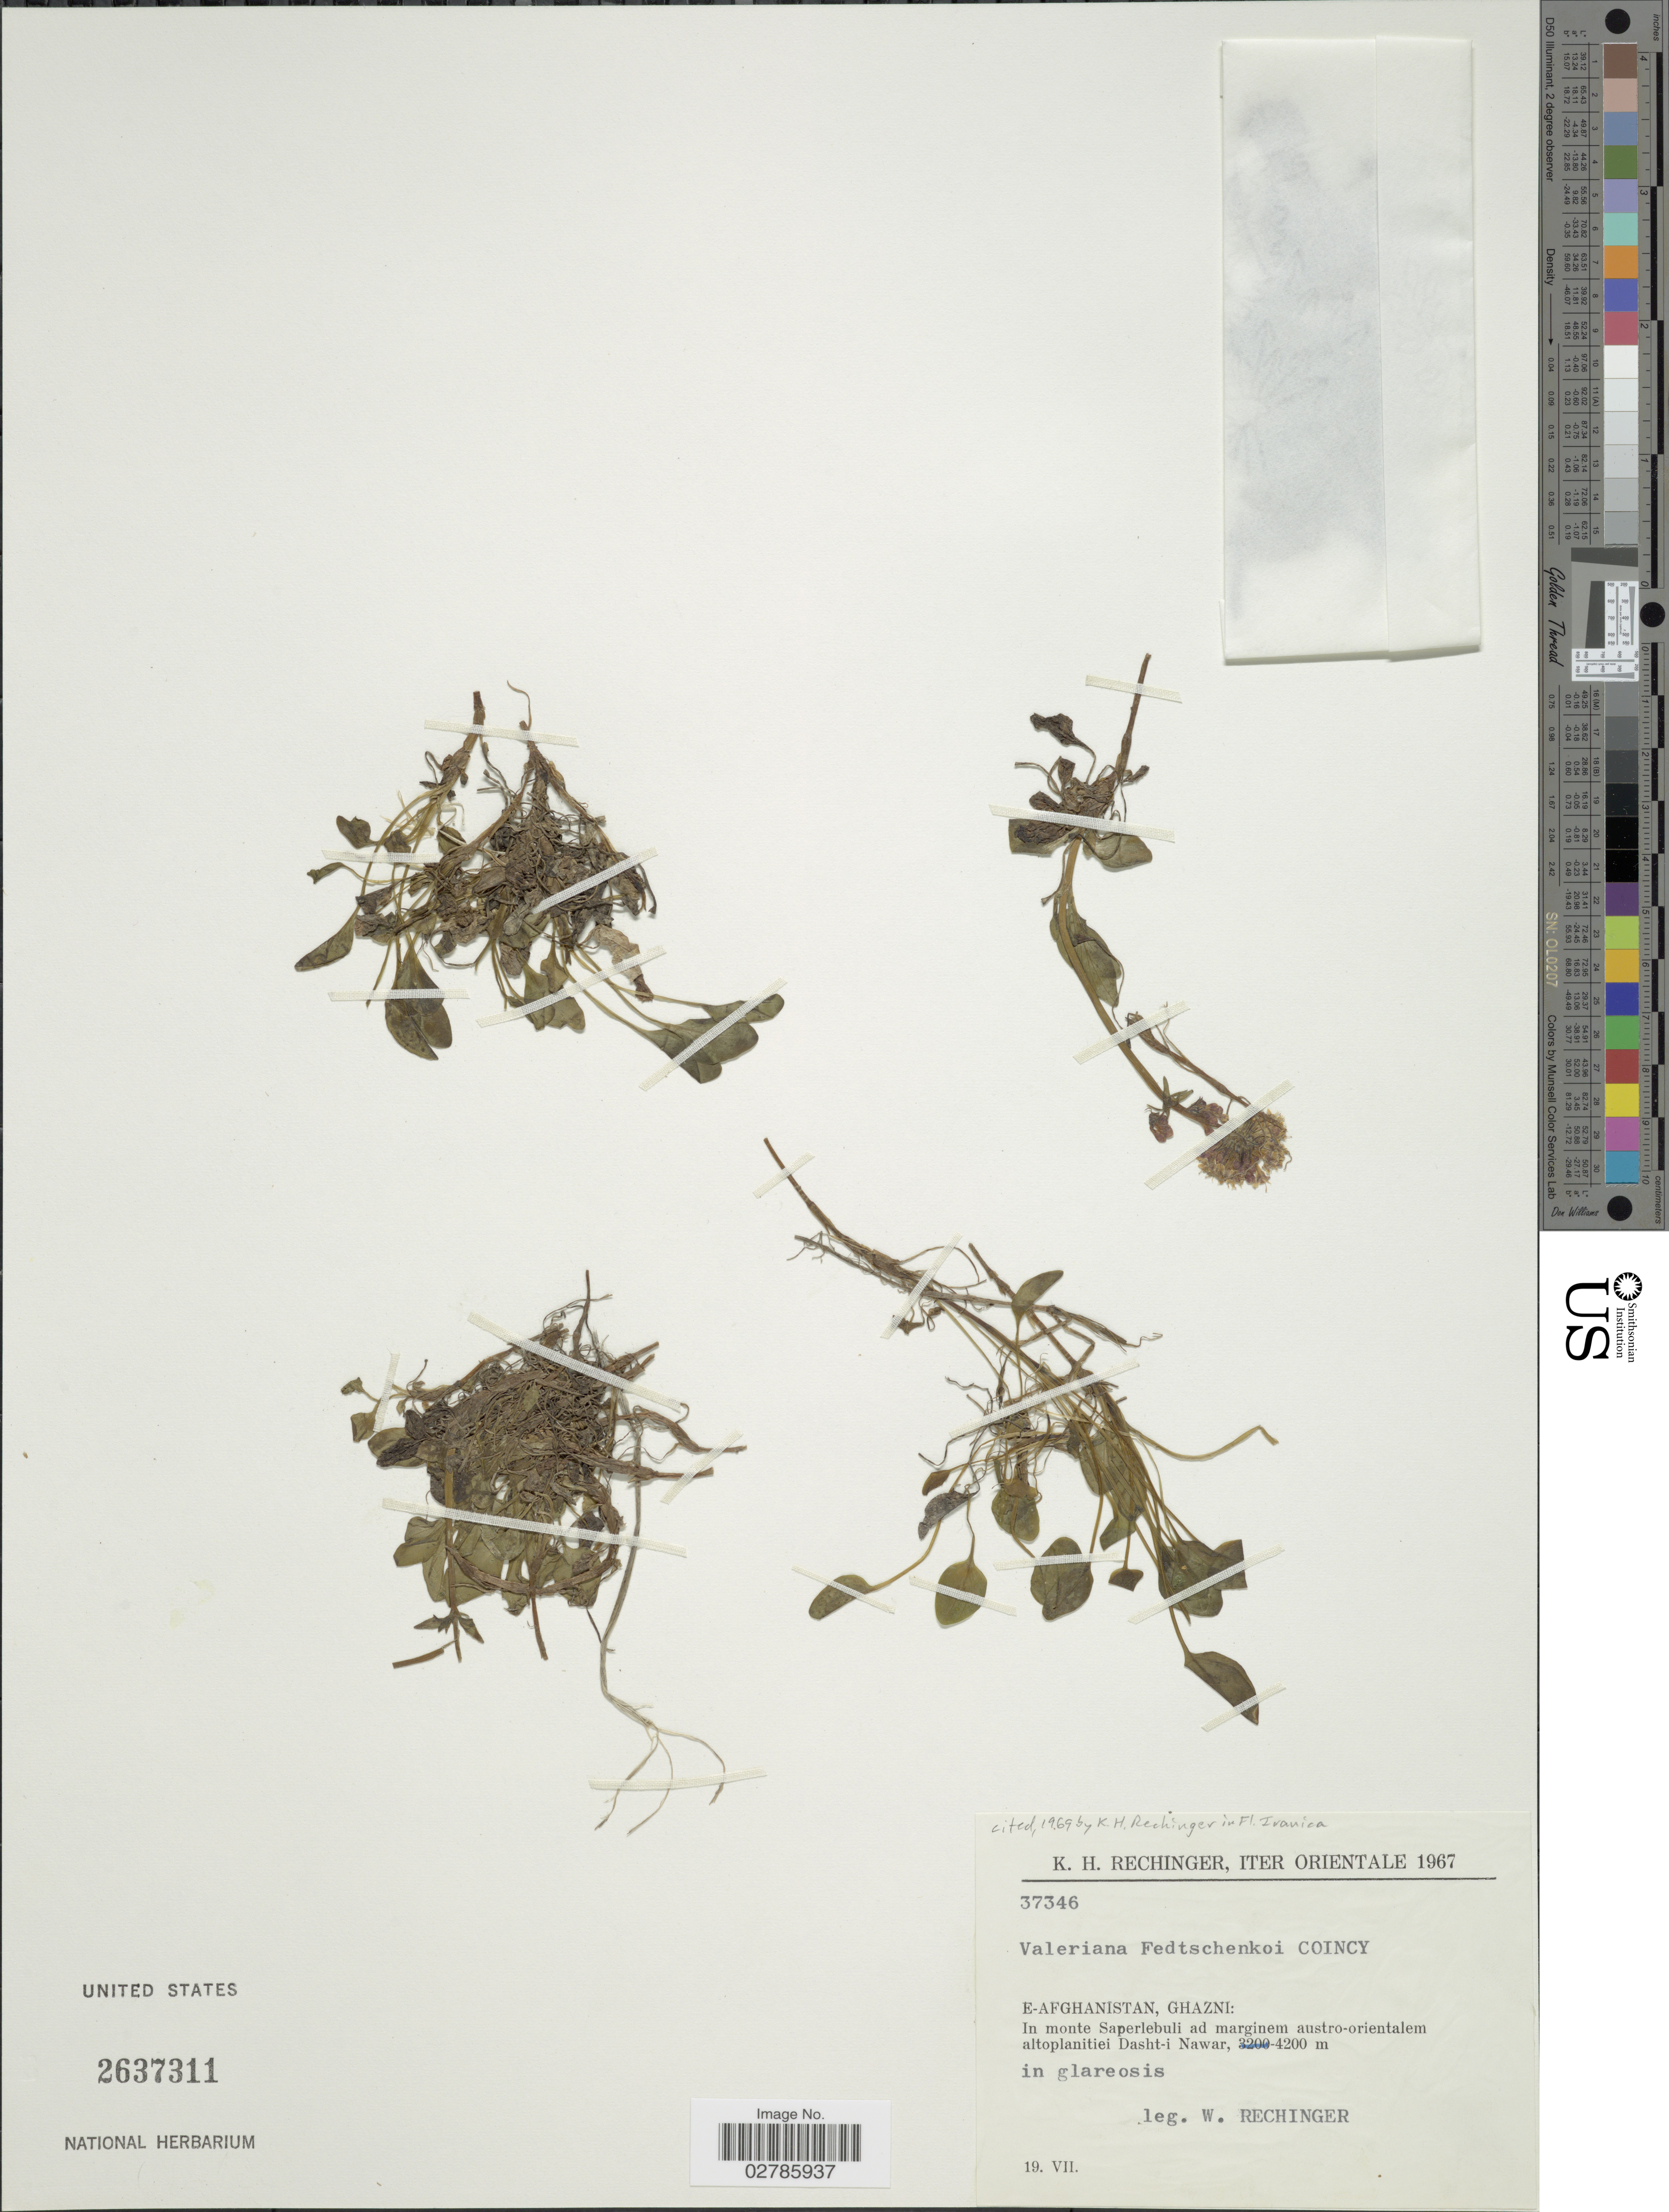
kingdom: Plantae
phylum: Tracheophyta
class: Magnoliopsida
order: Dipsacales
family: Caprifoliaceae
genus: Valeriana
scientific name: Valeriana fedtschenkoi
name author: Coincy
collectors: W. Rechinger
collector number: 37346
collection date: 1967-07-19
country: Afghanistan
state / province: Ghazni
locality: E-Afghanistan, Ghazni: In monte Saperlebuli ad marginem austro-orientalem altoplanitiei Dasht-i Nawar.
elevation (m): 4200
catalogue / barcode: US 2637311